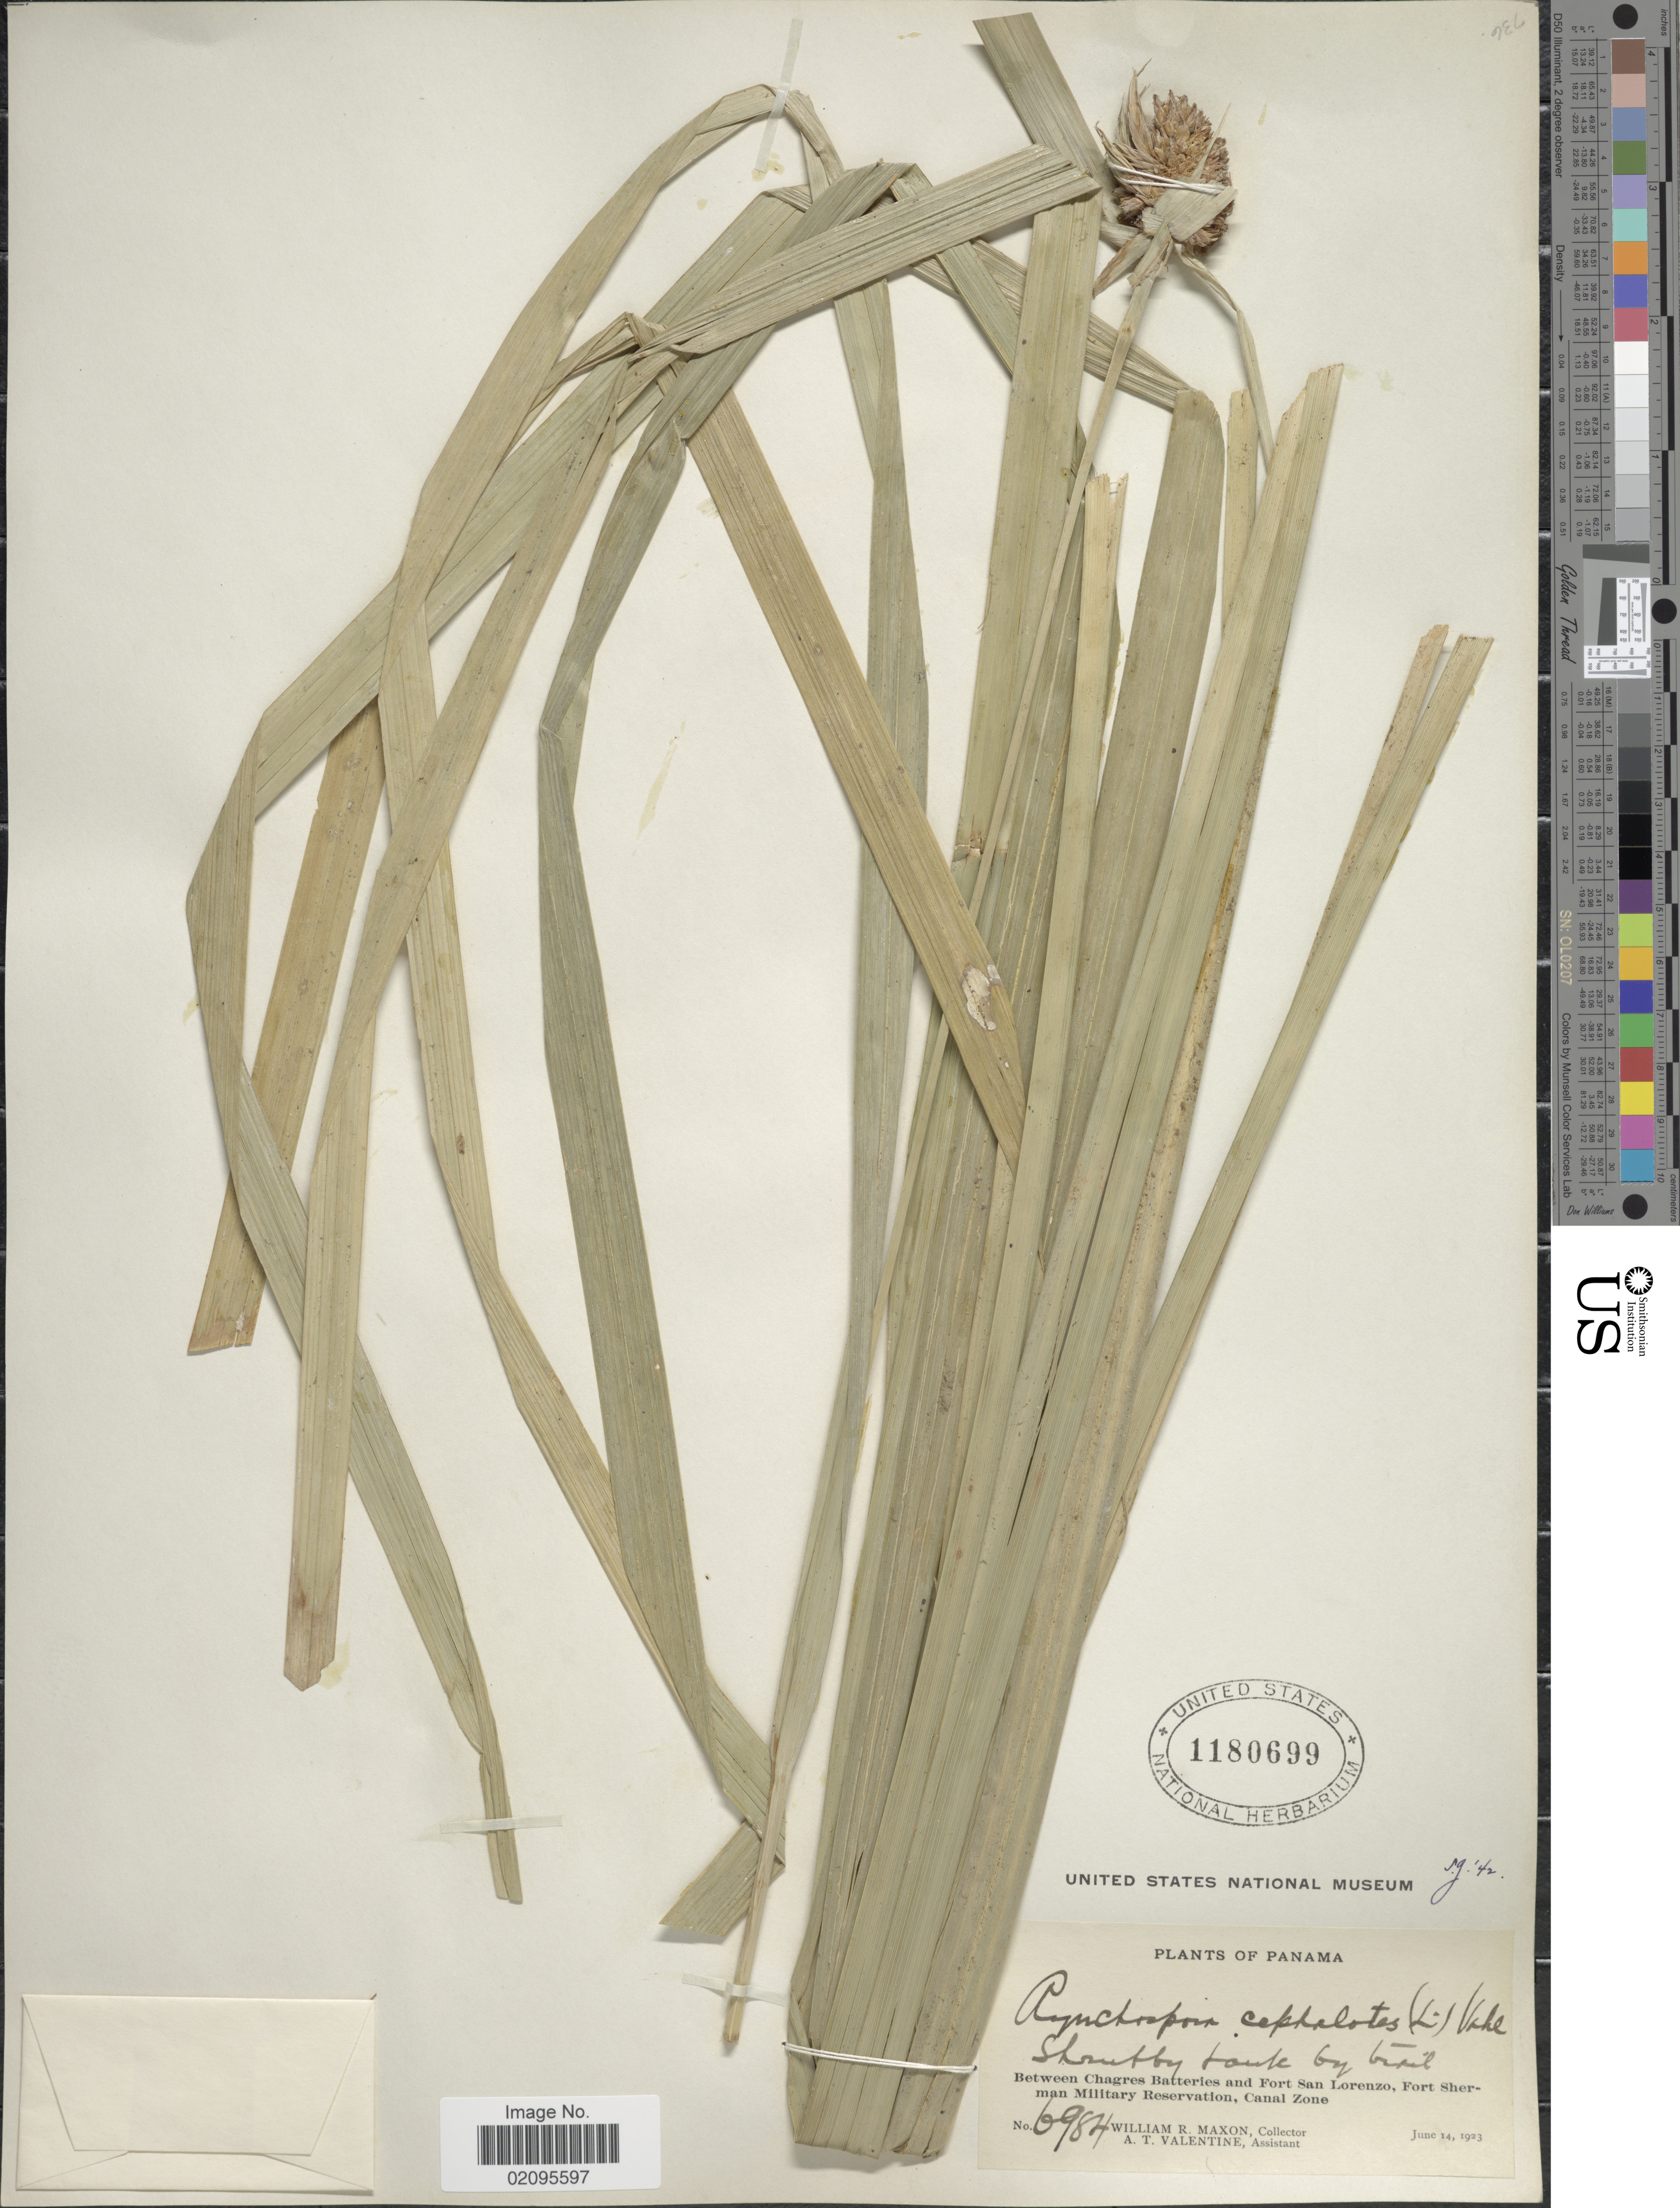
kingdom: Plantae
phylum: Tracheophyta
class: Liliopsida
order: Poales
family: Cyperaceae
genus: Rhynchospora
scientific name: Rhynchospora cephalotes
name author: (L.) Vahl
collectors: W. R. Maxon & A. Valentine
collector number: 6984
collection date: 1923-06-14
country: Panama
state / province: Colón / Panamá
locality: between Chagres Batteries and Fort San Lorenzo, Fort Sherman Military Reservation, Canal Zone.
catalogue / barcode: US 1180699